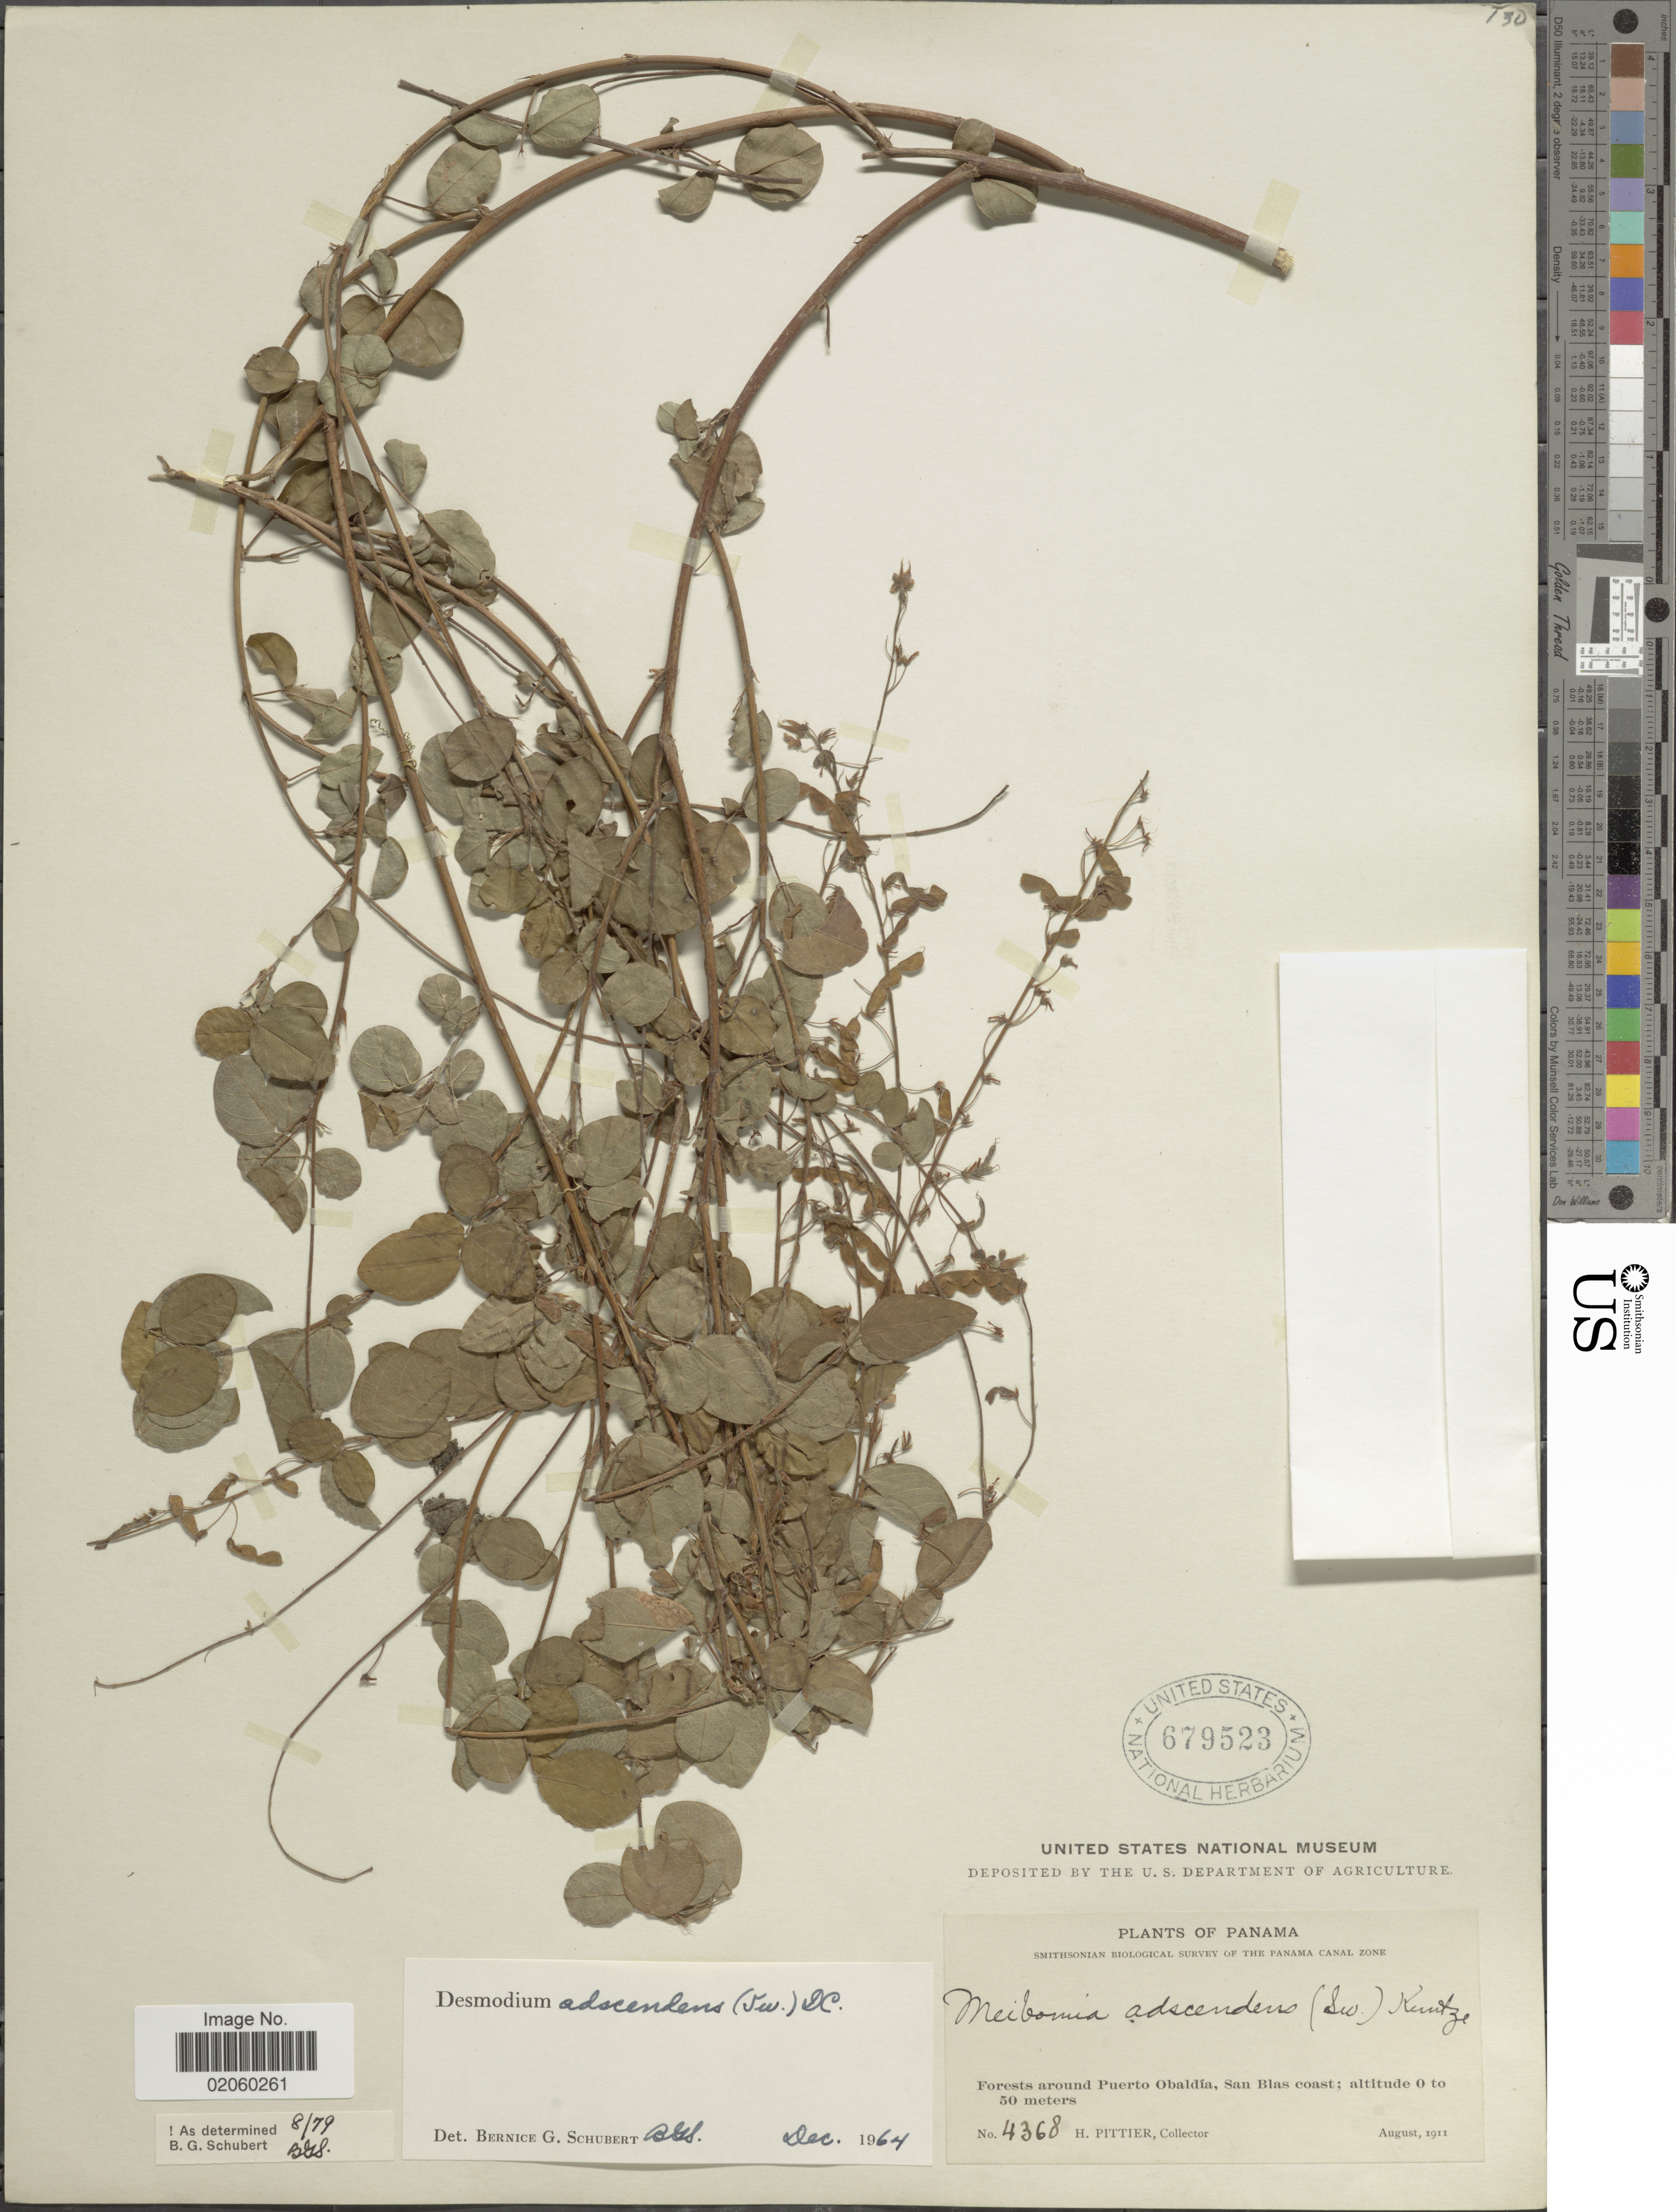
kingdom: Plantae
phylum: Tracheophyta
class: Magnoliopsida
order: Fabales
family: Fabaceae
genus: Grona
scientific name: Grona adscendens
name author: (Sw.) H. Ohashi & K. Ohashi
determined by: Strong, Mark T., (BOT), Smithsonian Institution - National Museum of Natural History (UNITED STATES)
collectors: H. F. Pittier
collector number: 4368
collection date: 1911-08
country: Panama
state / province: Kuna Yala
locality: Forest around Puerto Obaldia, San Blas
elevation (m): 0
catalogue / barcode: US 679523